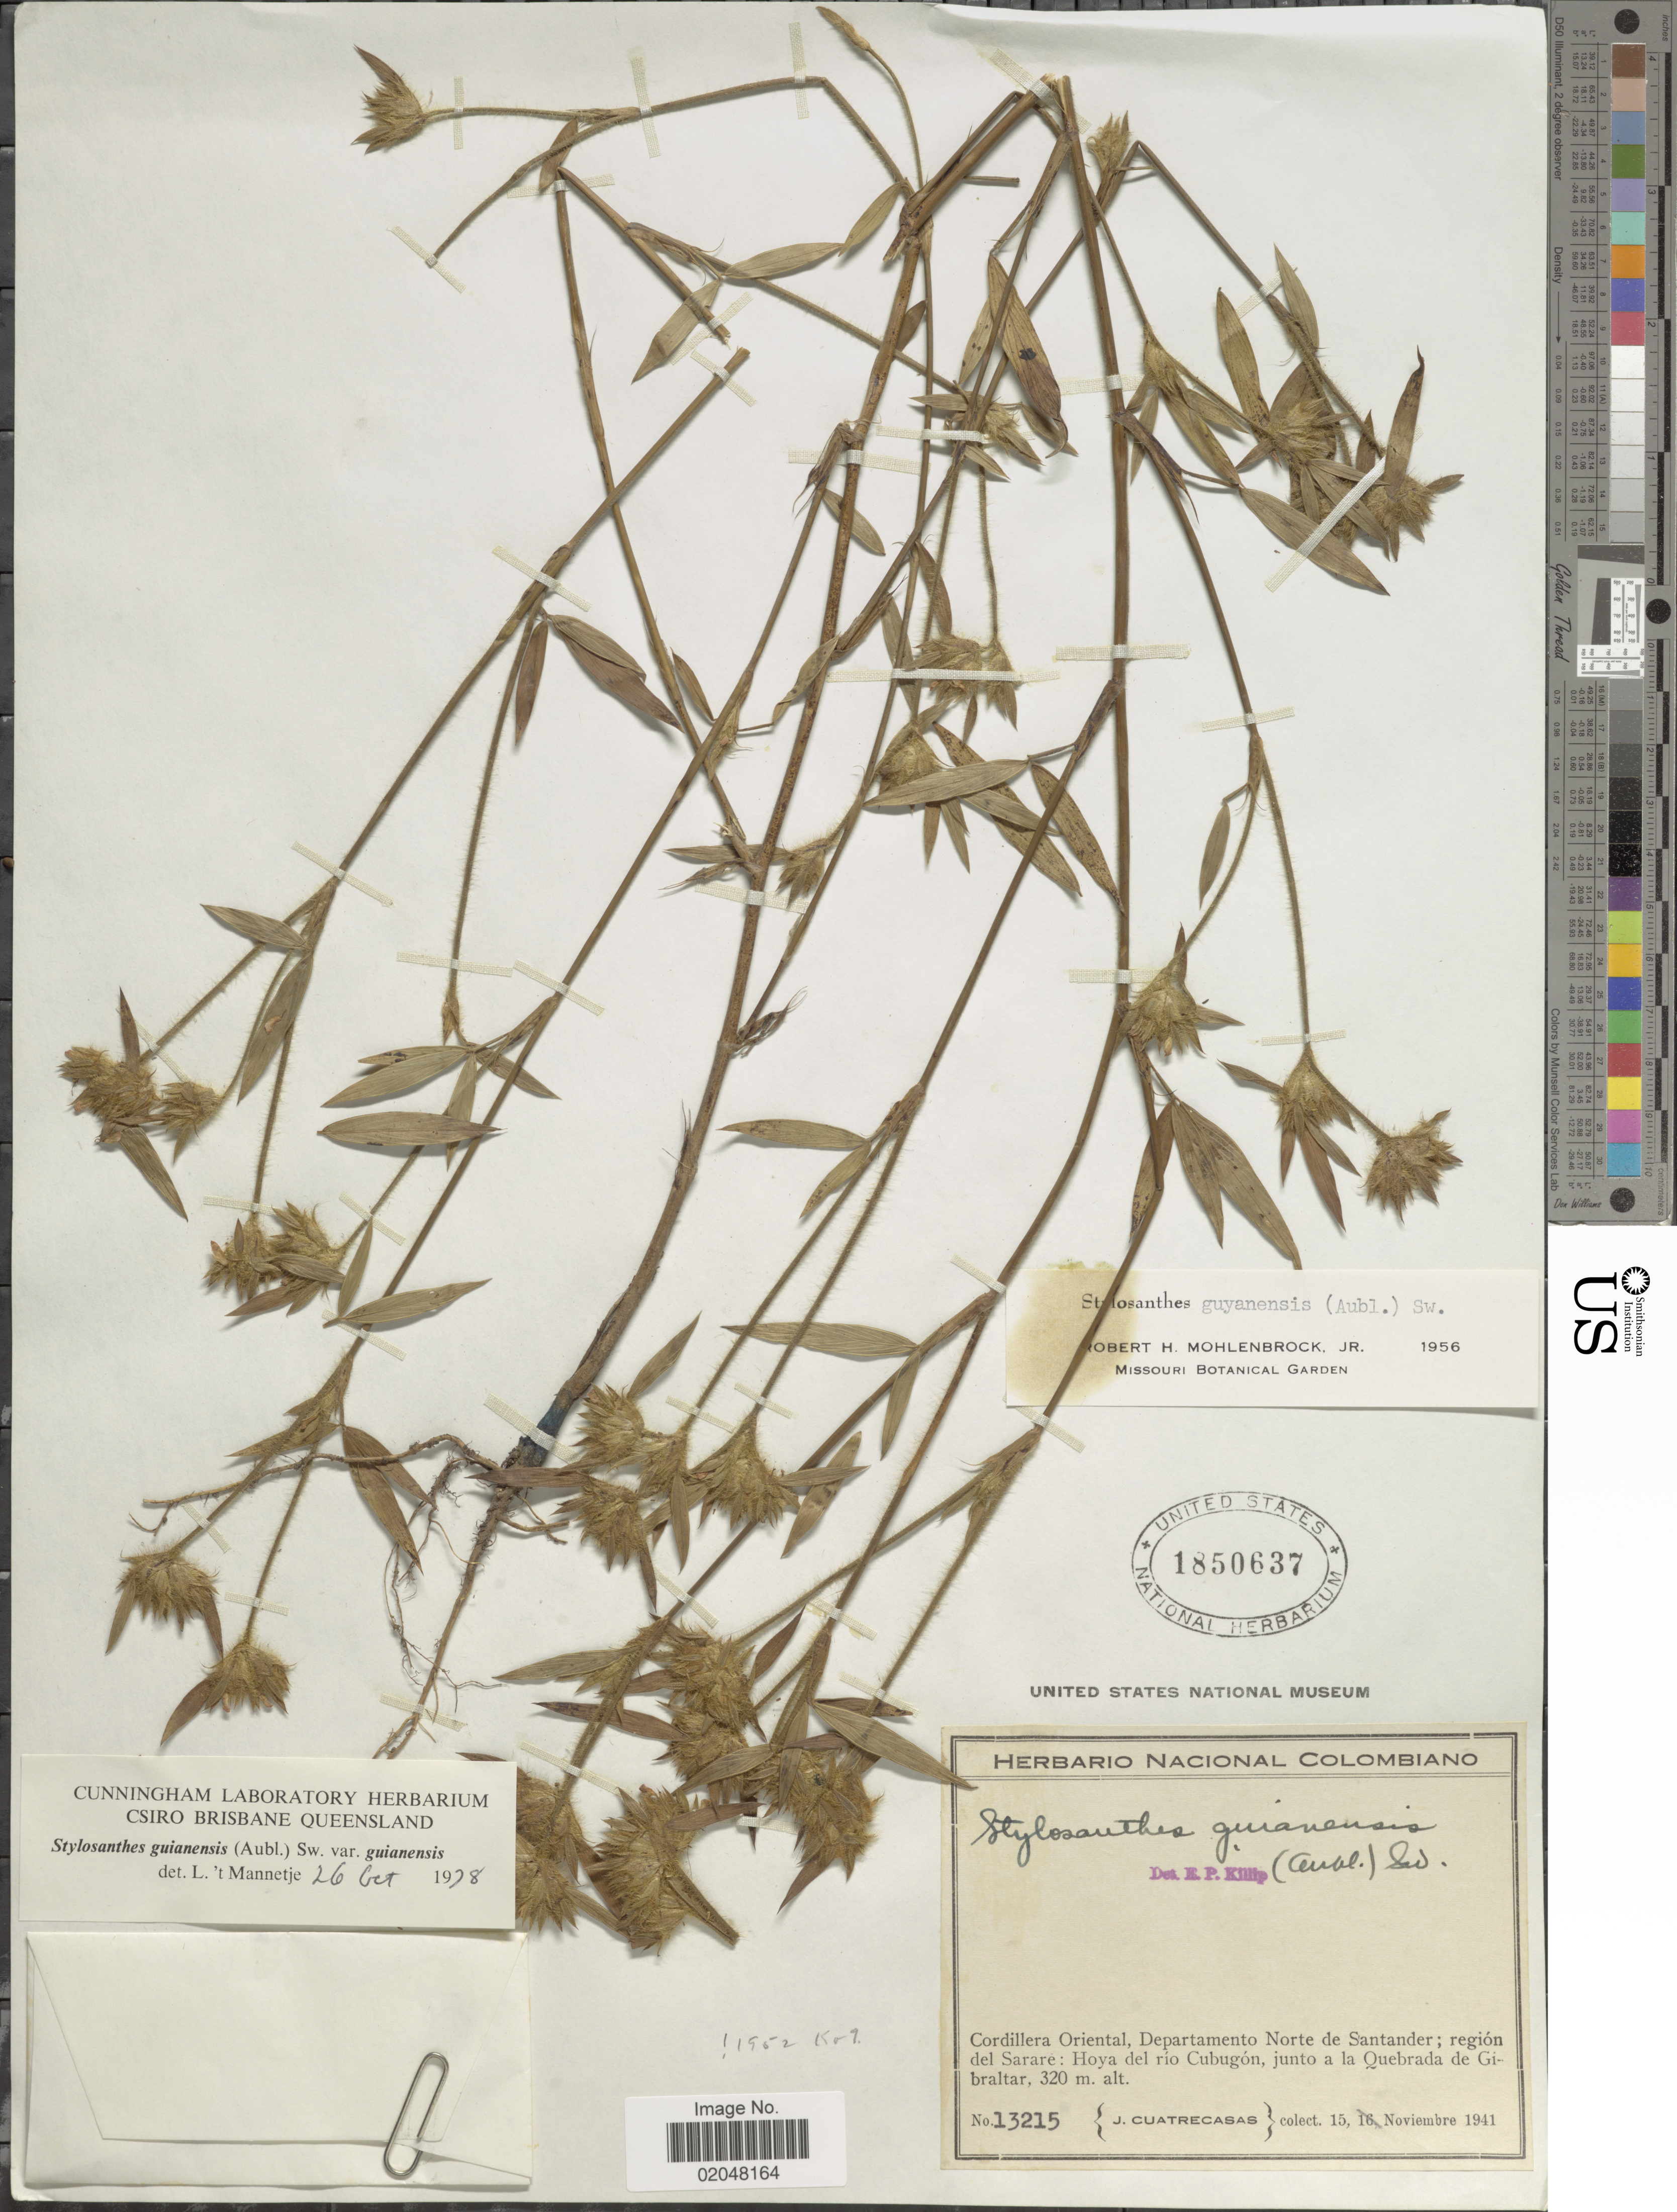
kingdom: Plantae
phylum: Tracheophyta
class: Magnoliopsida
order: Fabales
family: Fabaceae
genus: Stylosanthes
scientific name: Stylosanthes guianensis var. guianensis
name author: (Aubl.) Sw.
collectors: J. Cuatrecasas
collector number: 13215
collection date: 1941-11-15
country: Colombia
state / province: Norte de Santander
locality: Cordillera Oriental; region del Sarare: Hoya del rio cubugon, junto a la Quebrada de Gibraltar.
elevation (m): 320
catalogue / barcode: US 1850637